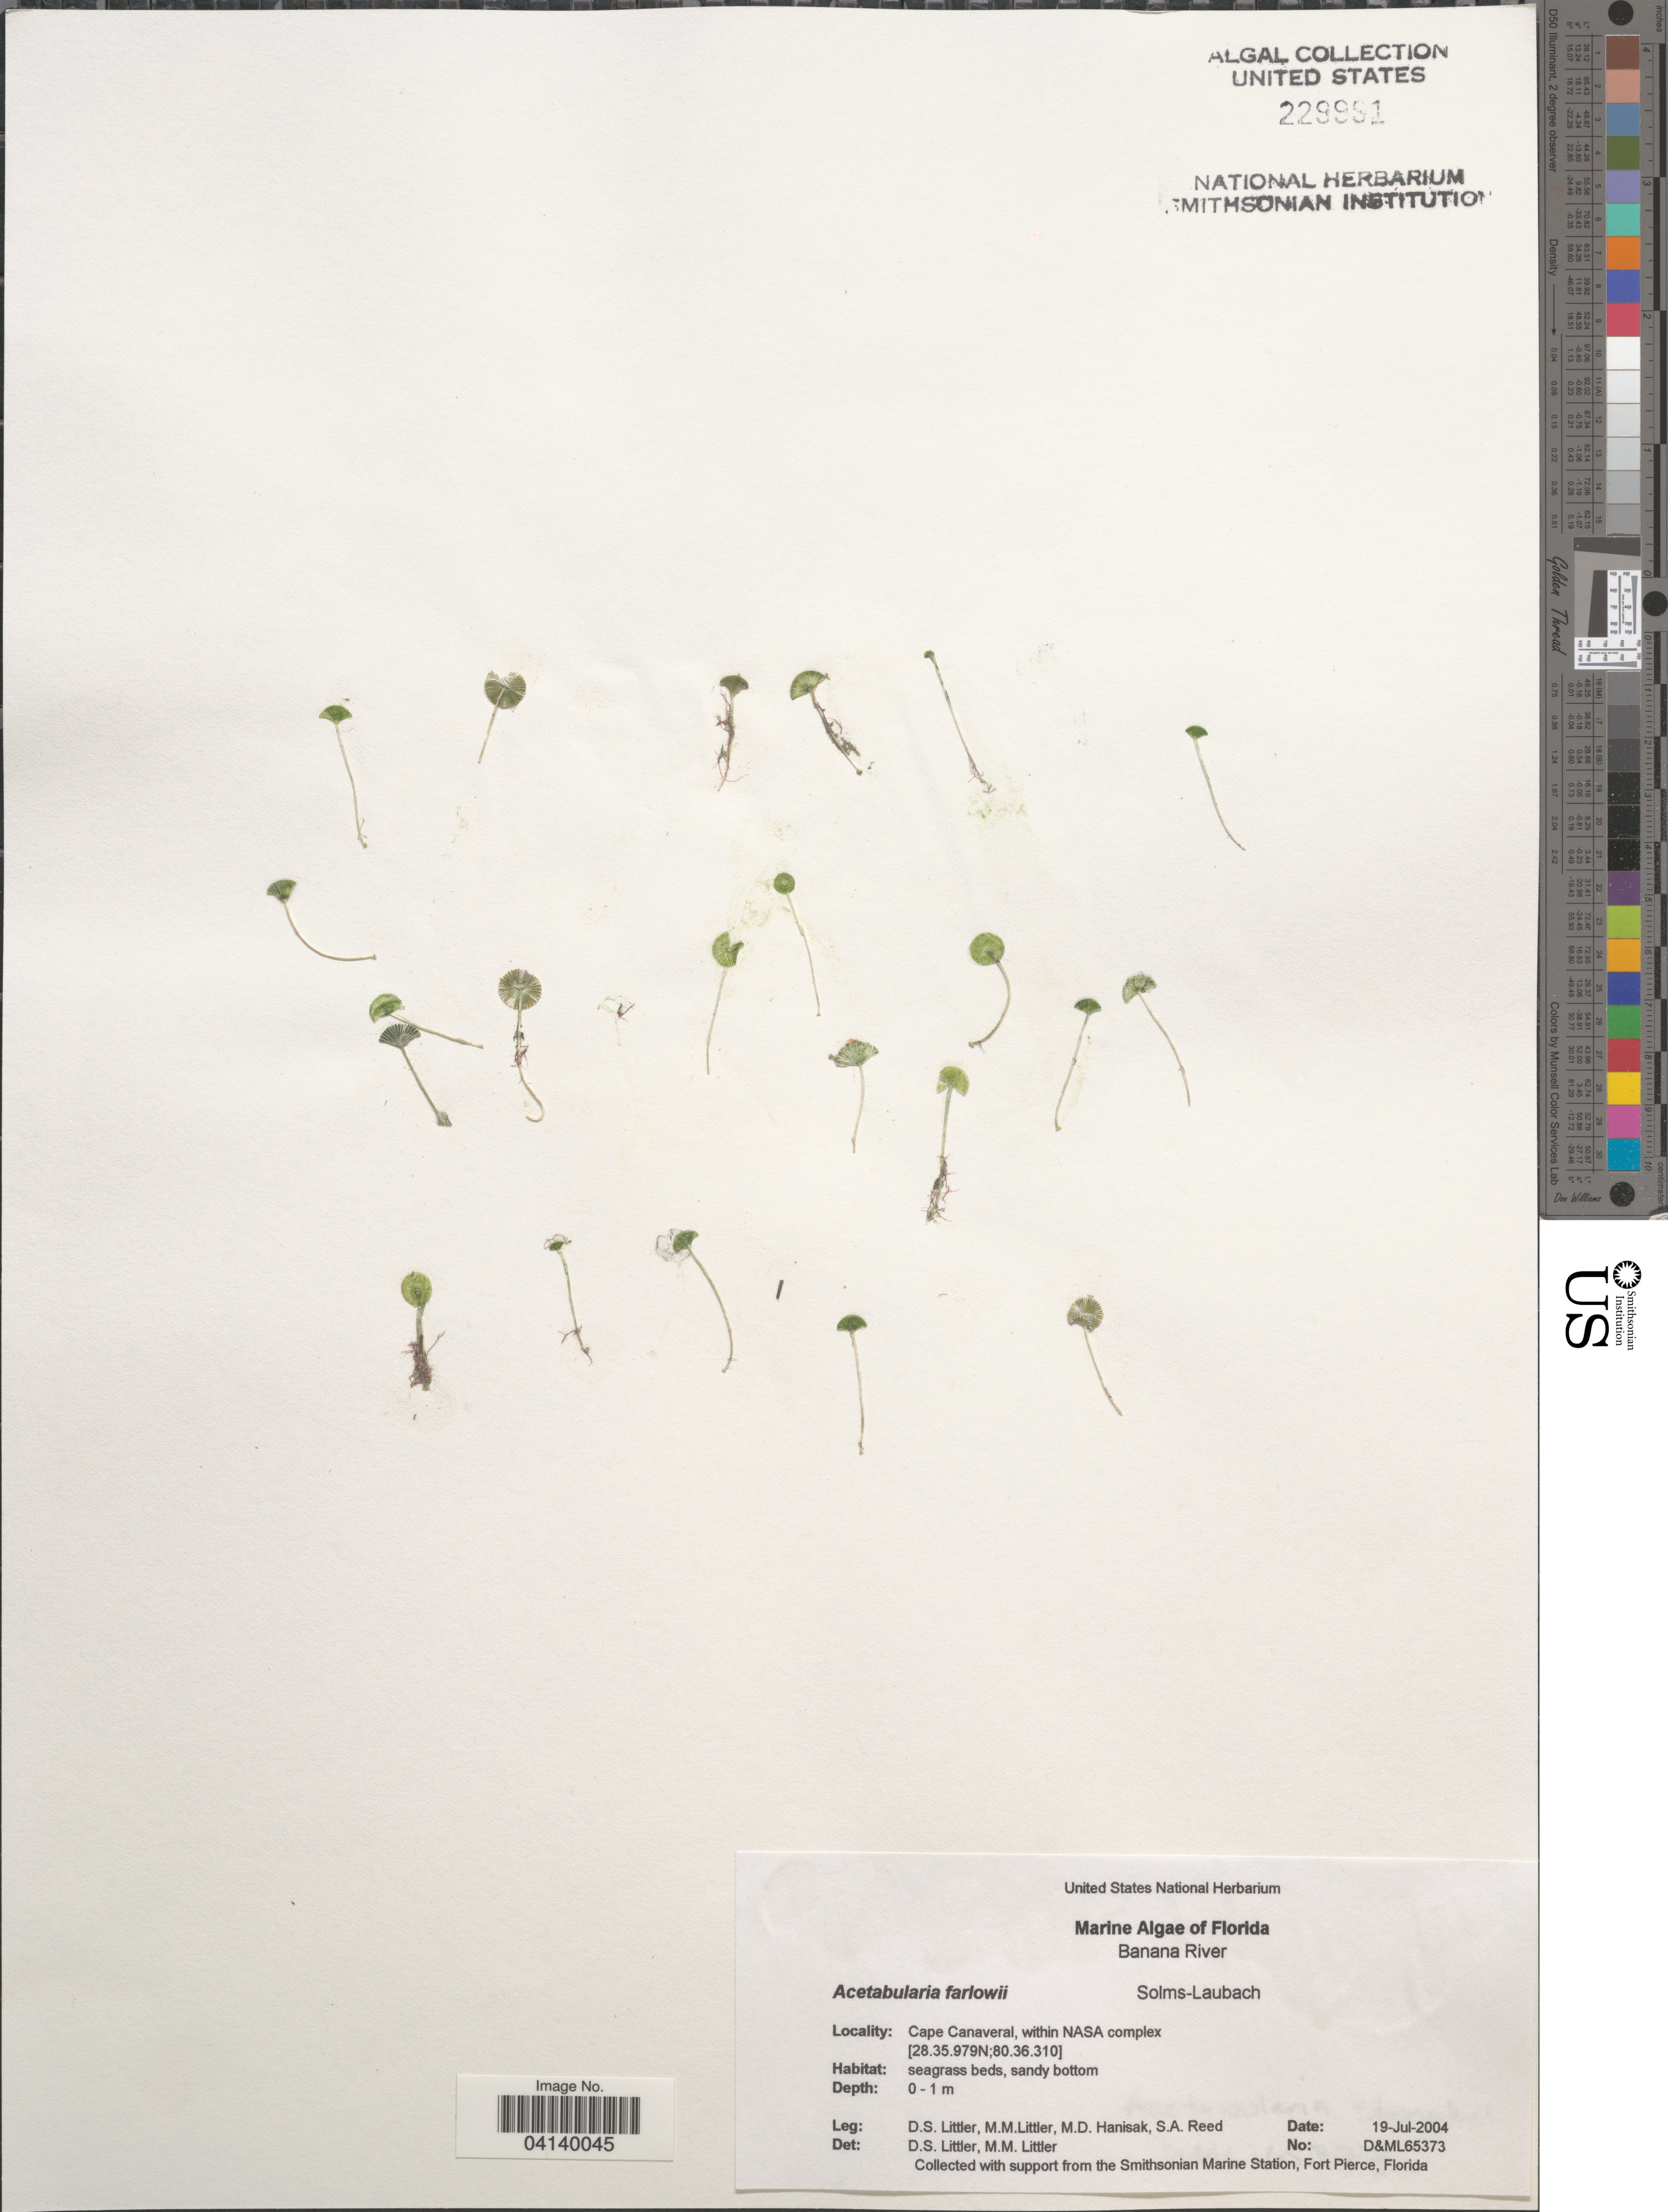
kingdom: Plantae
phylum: Chlorophyta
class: Ulvophyceae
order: Dasycladales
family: Polyphysaceae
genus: Acetabularia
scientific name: Acetabularia farlowii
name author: Solms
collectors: D. S. Littler, M. Hanisak & S. Reed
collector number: D&ML65373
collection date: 2004-07-19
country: United States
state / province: Florida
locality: Banana River. Cape Canaveral, within NASA complex.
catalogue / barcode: US 229991